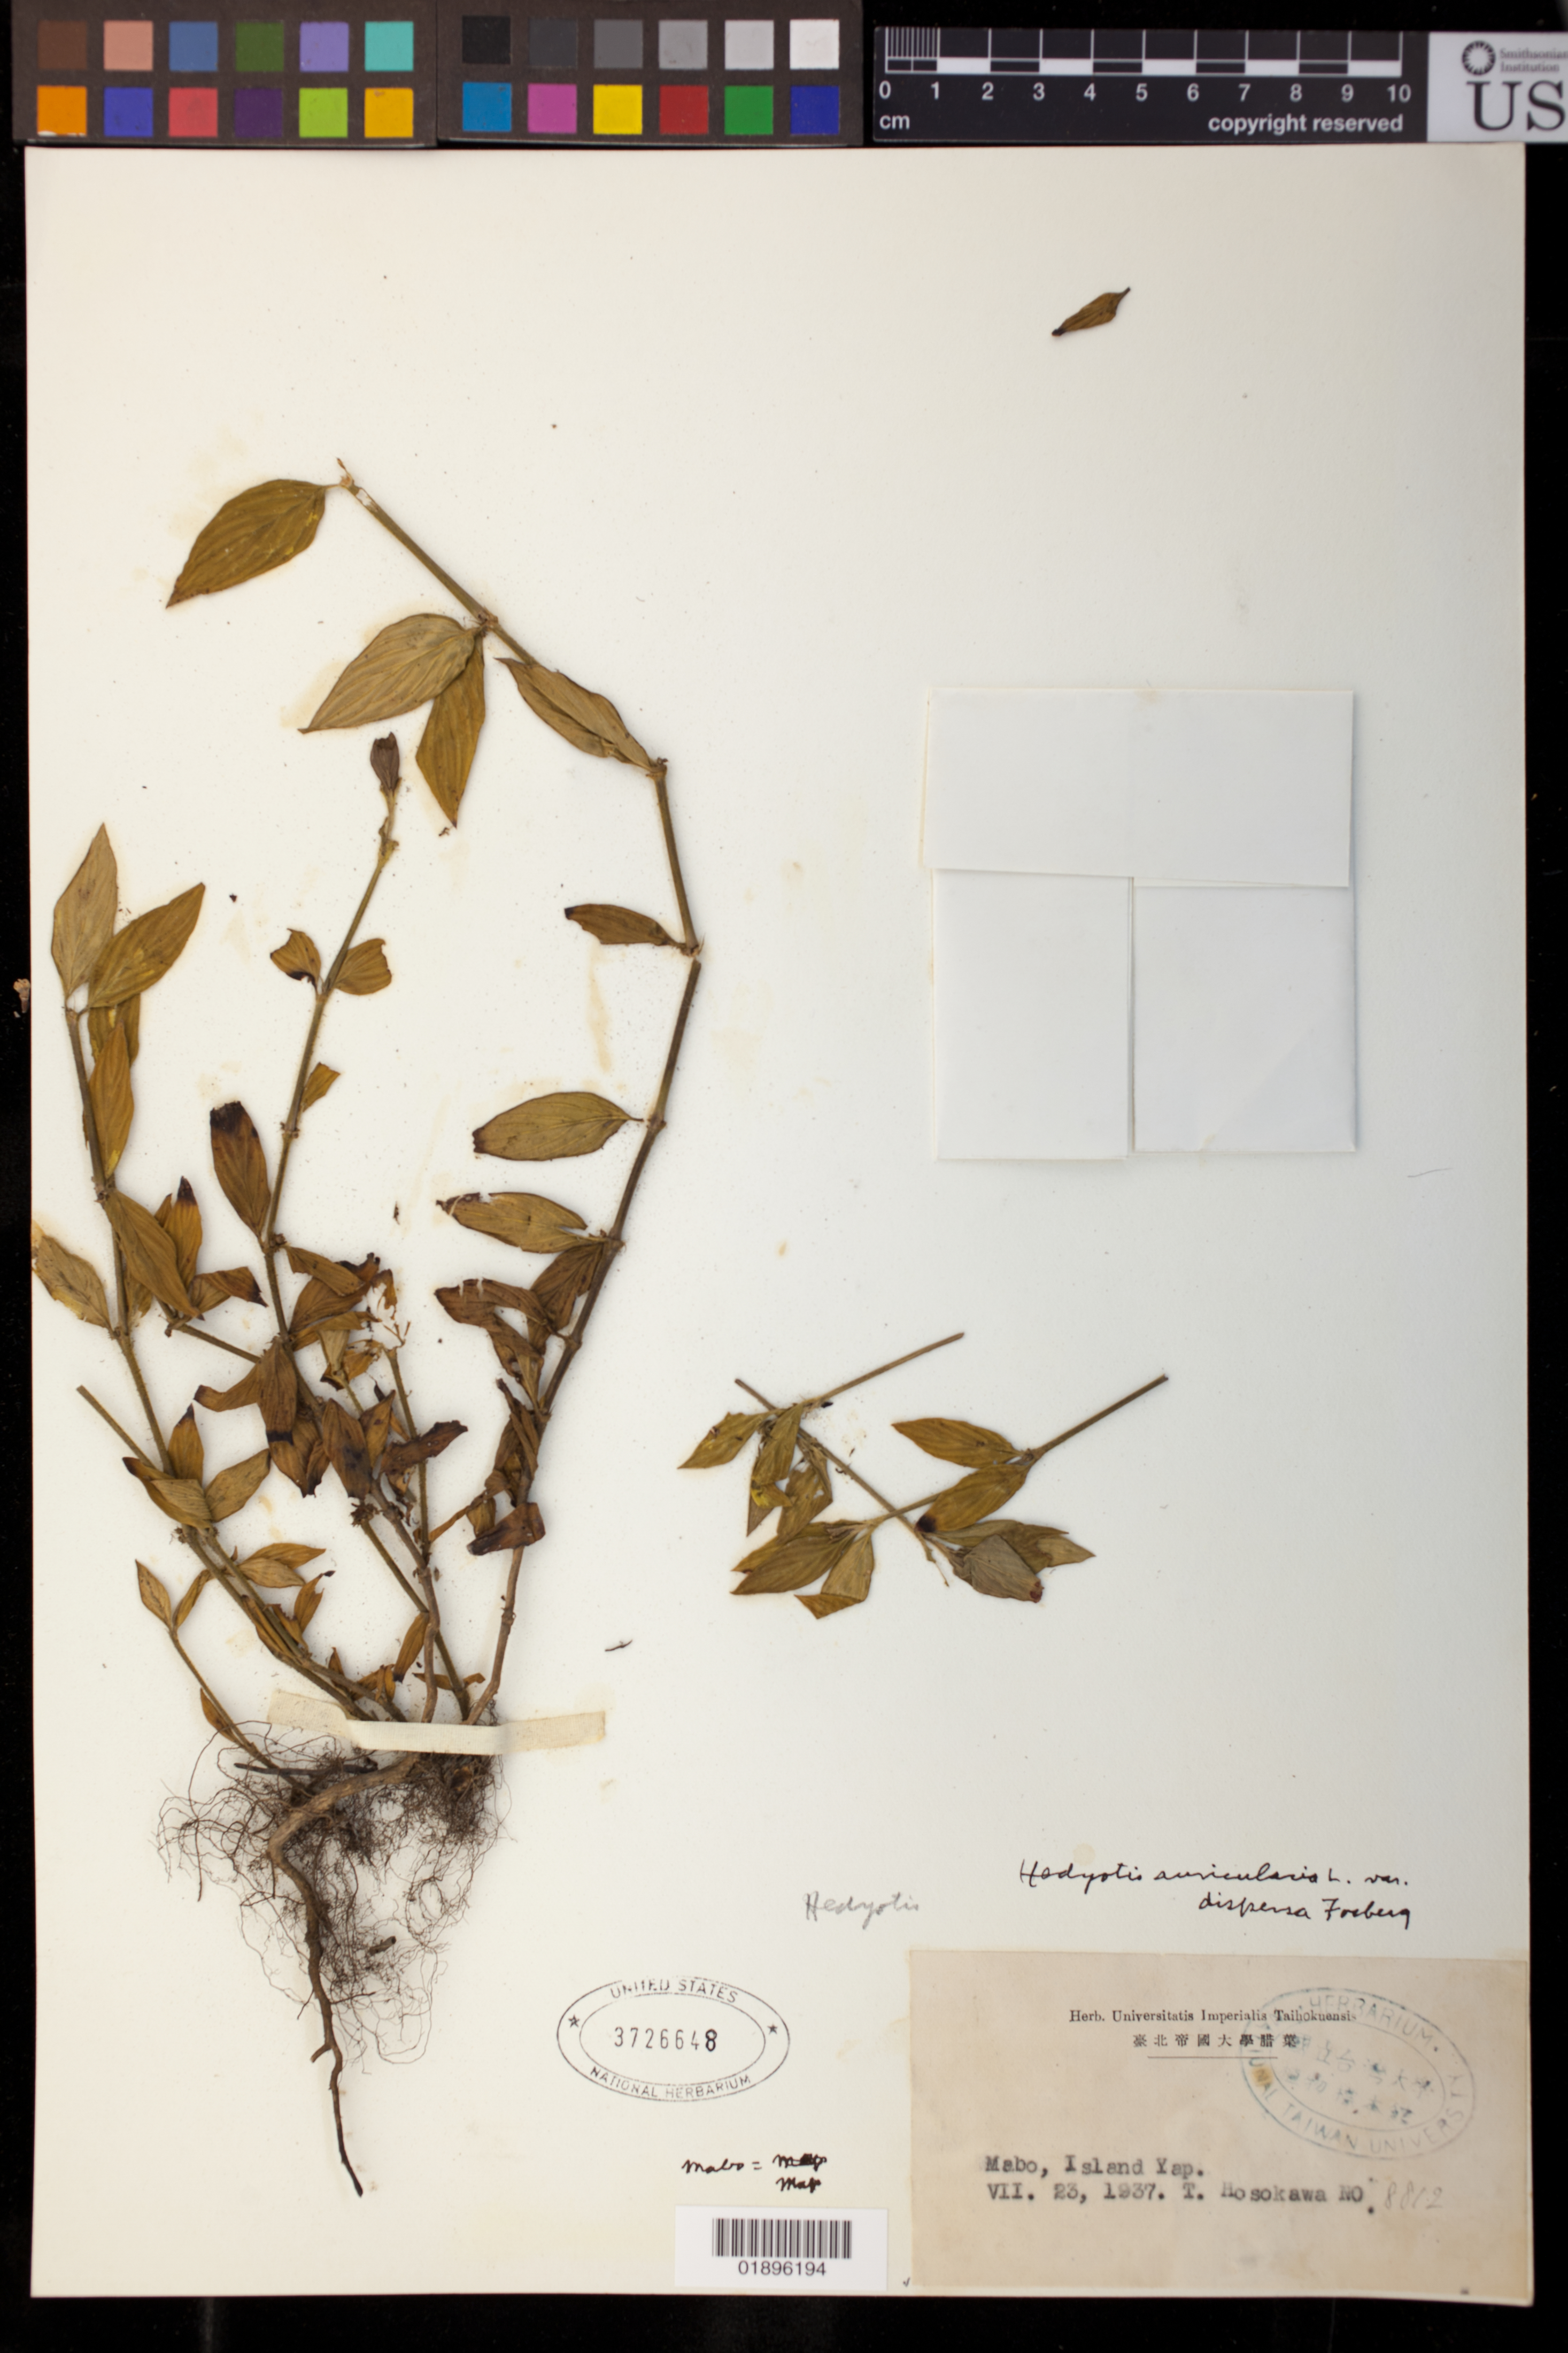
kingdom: Plantae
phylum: Tracheophyta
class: Magnoliopsida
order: Gentianales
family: Rubiaceae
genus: Hedyotis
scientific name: Hedyotis auricularia var. dispersa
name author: Fosberg & Sachet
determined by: Fosberg, F. R.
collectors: T. Hosokawa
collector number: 8812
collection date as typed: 23 Jul 1937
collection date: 1937-07-23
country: Micronesia, Federated States of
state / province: Yap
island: Yap Islands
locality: Mabo.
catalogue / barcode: US 3726648